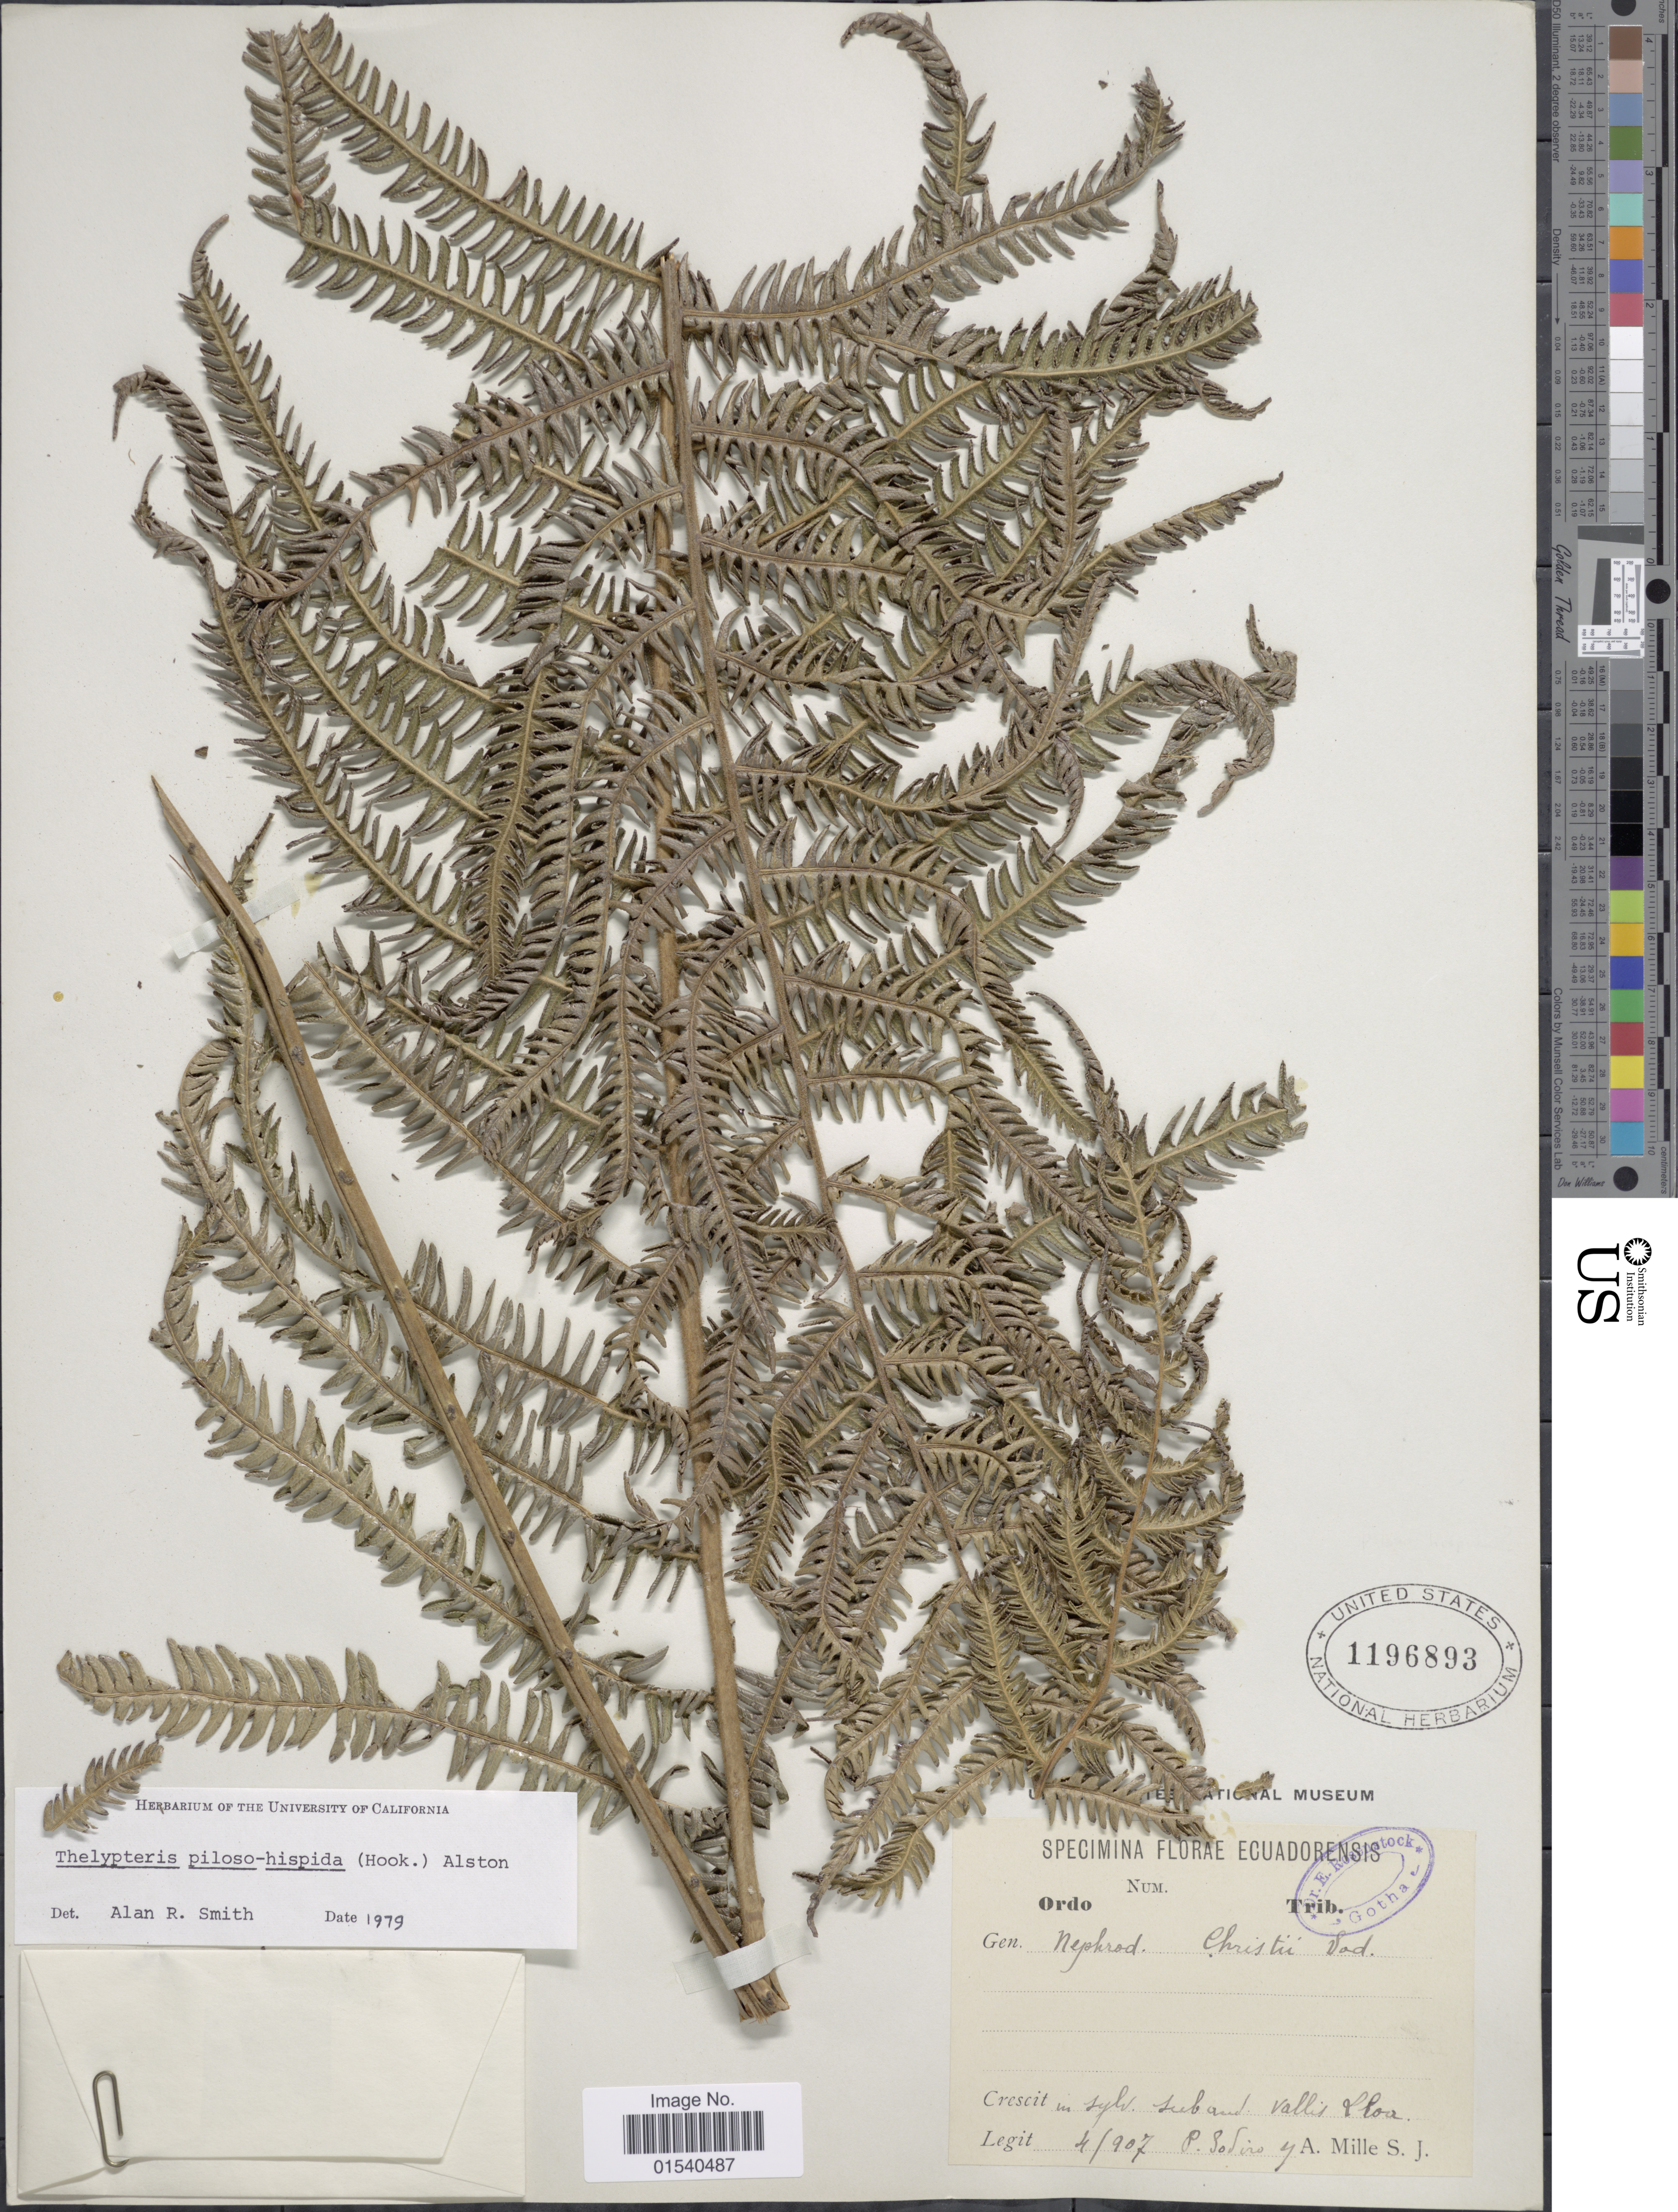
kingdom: Plantae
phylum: Tracheophyta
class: Polypodiopsida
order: Polypodiales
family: Thelypteridaceae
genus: Amauropelta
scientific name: Amauropelta pilosohispida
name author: (Hook.) A.R. Sm.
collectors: A. Mille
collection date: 1907-04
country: Ecuador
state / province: Pichincha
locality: In sylv. suband. vallis Lloa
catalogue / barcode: US 1196893